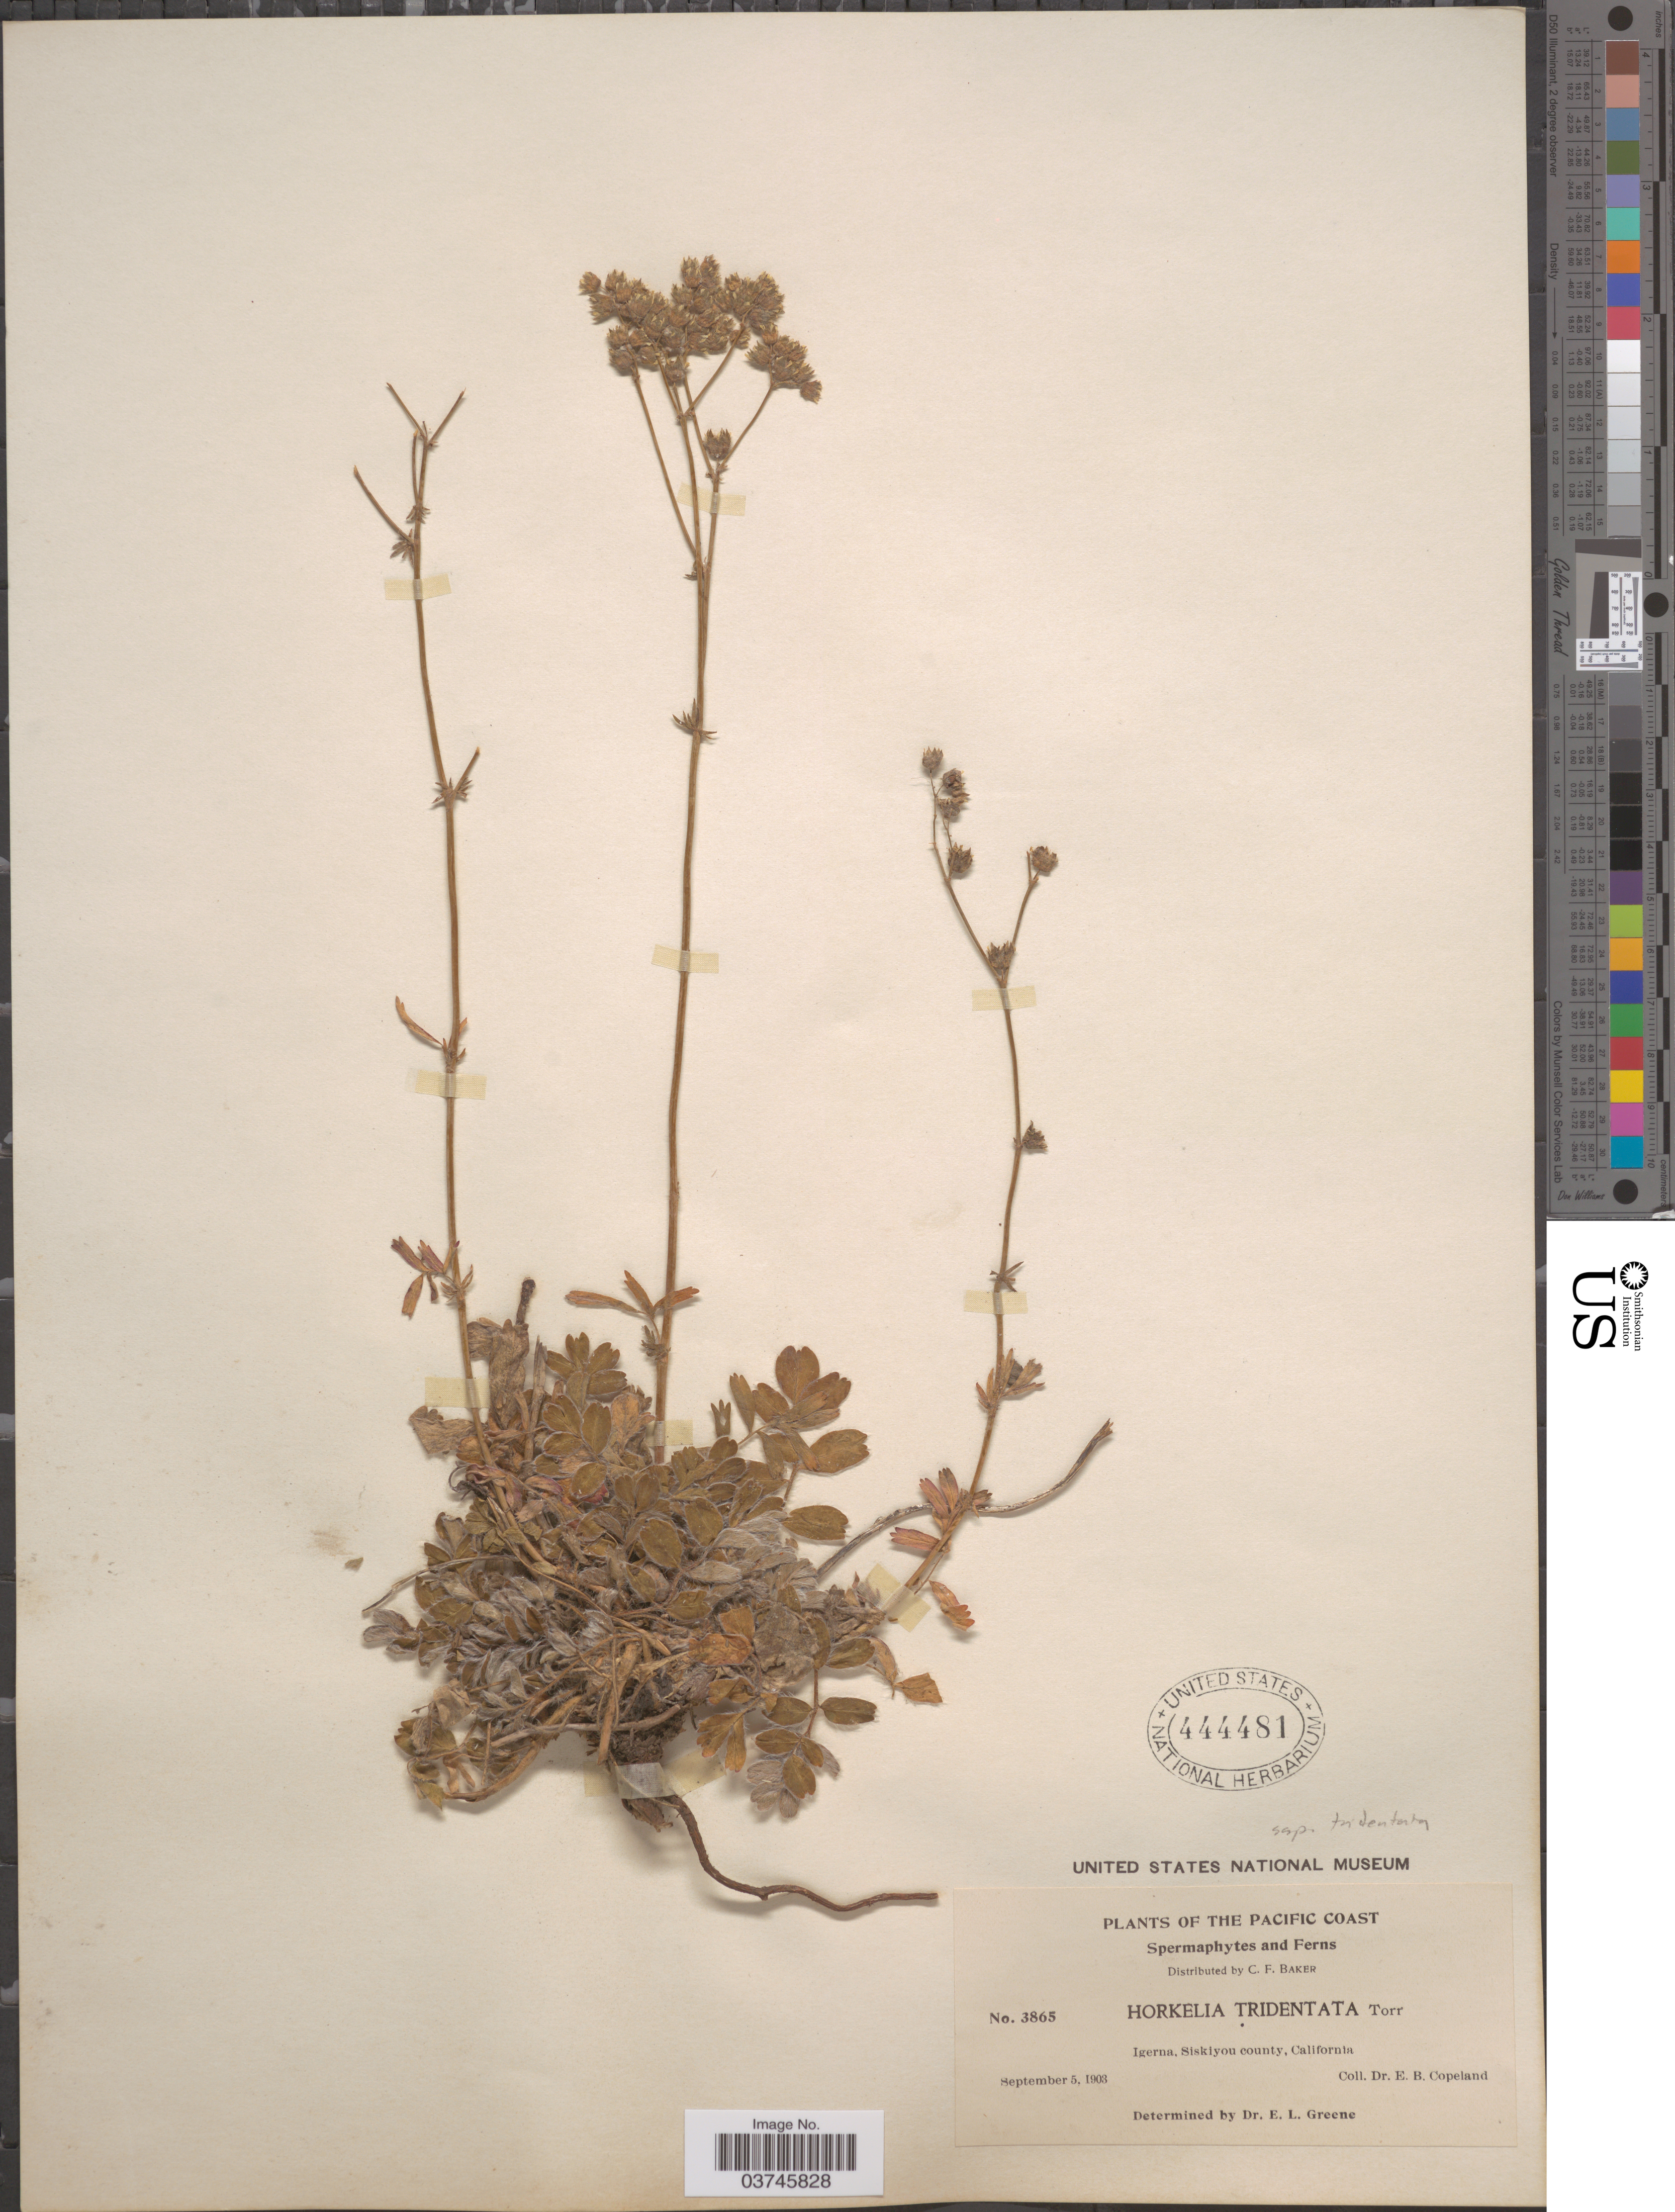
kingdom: Plantae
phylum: Tracheophyta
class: Magnoliopsida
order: Rosales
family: Rosaceae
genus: Potentilla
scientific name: Potentilla tilingii var. tilingii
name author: (Regel) Greene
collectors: E. B. Copeland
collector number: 3865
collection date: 1903-09-05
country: United States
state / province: California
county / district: Siskiyou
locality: Pacific Coast. Igerna, Siskiyou county.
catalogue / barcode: US 444481